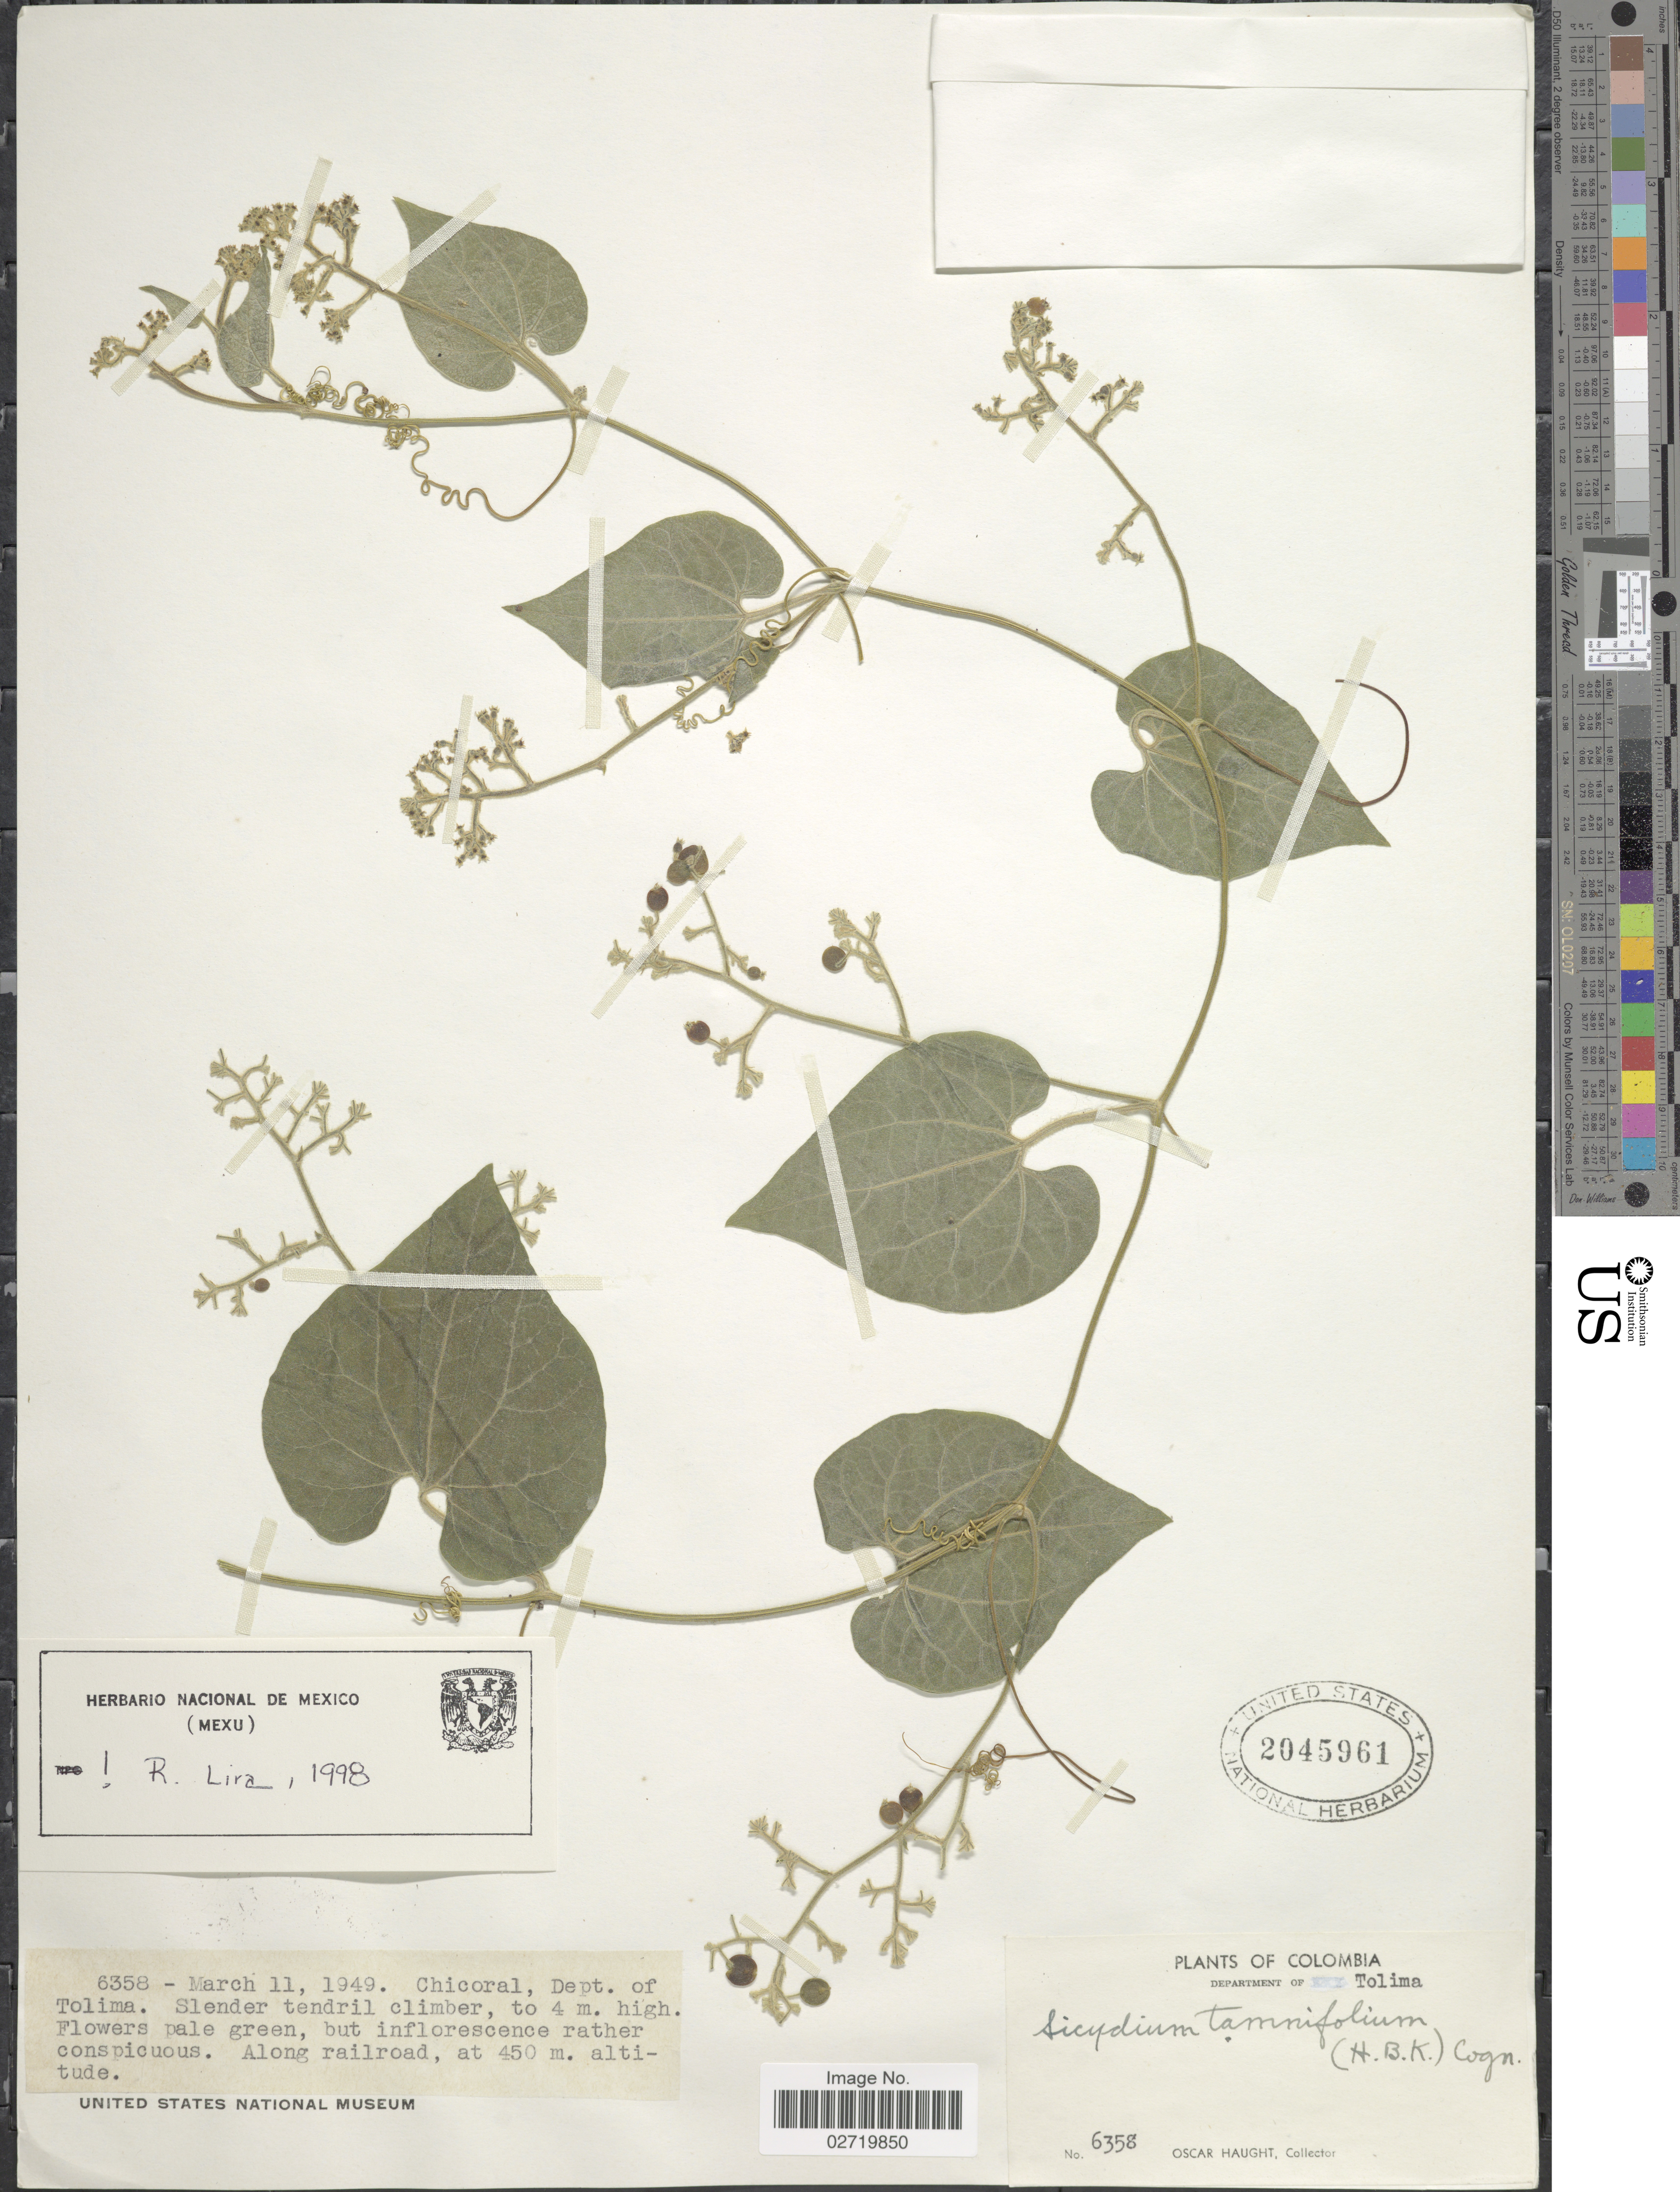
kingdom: Plantae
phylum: Tracheophyta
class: Magnoliopsida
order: Cucurbitales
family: Cucurbitaceae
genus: Sicydium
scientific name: Sicydium tamnifolium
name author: (Kunth) Cogn.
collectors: O. Haught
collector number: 6358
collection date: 1949-03-11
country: Colombia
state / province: Tolima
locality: Chicoral, Department of Tolima.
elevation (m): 450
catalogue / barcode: US 2045961